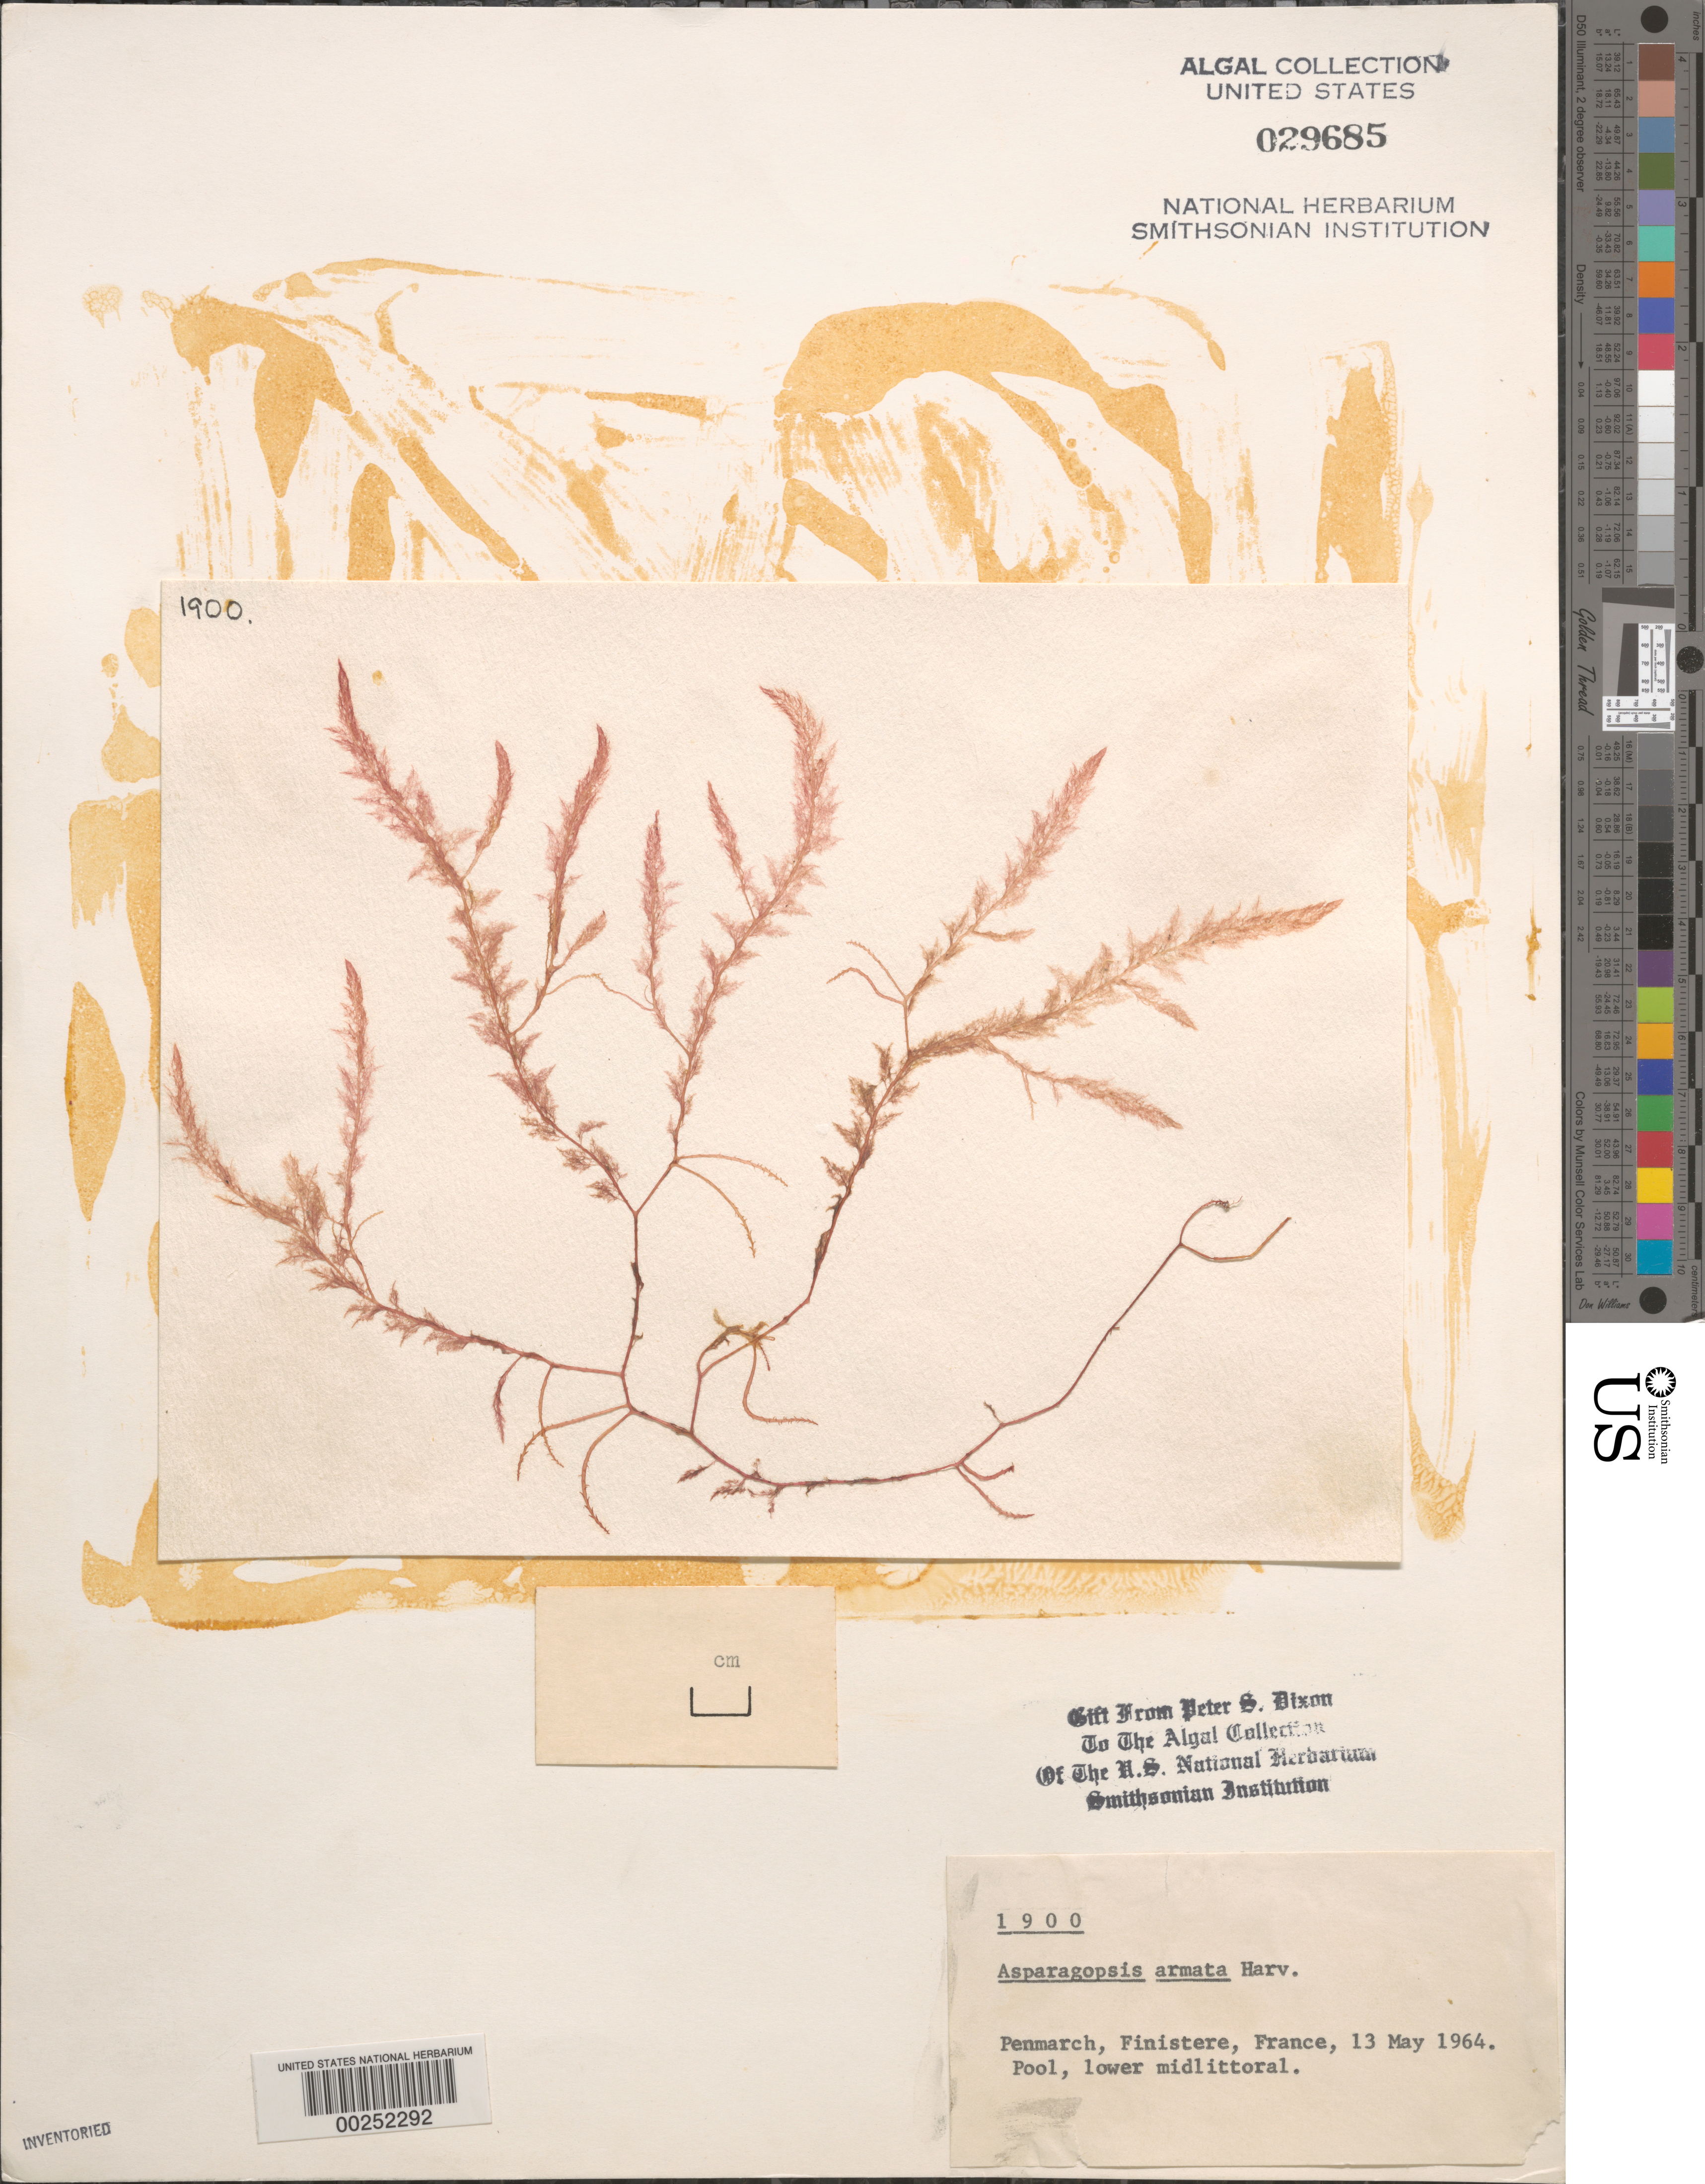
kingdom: Plantae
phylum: Rhodophyta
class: Florideophyceae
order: Bonnemaisoniales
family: Bonnemaisoniaceae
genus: Asparagopsis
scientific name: Asparagopsis armata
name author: Harv.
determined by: Dixon, P. S.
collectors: P. S. Dixon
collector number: PSD 1900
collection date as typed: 13 May 1964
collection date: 1964-05-13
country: France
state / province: Bretagne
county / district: Finistère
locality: Penmarch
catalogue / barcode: US 29685